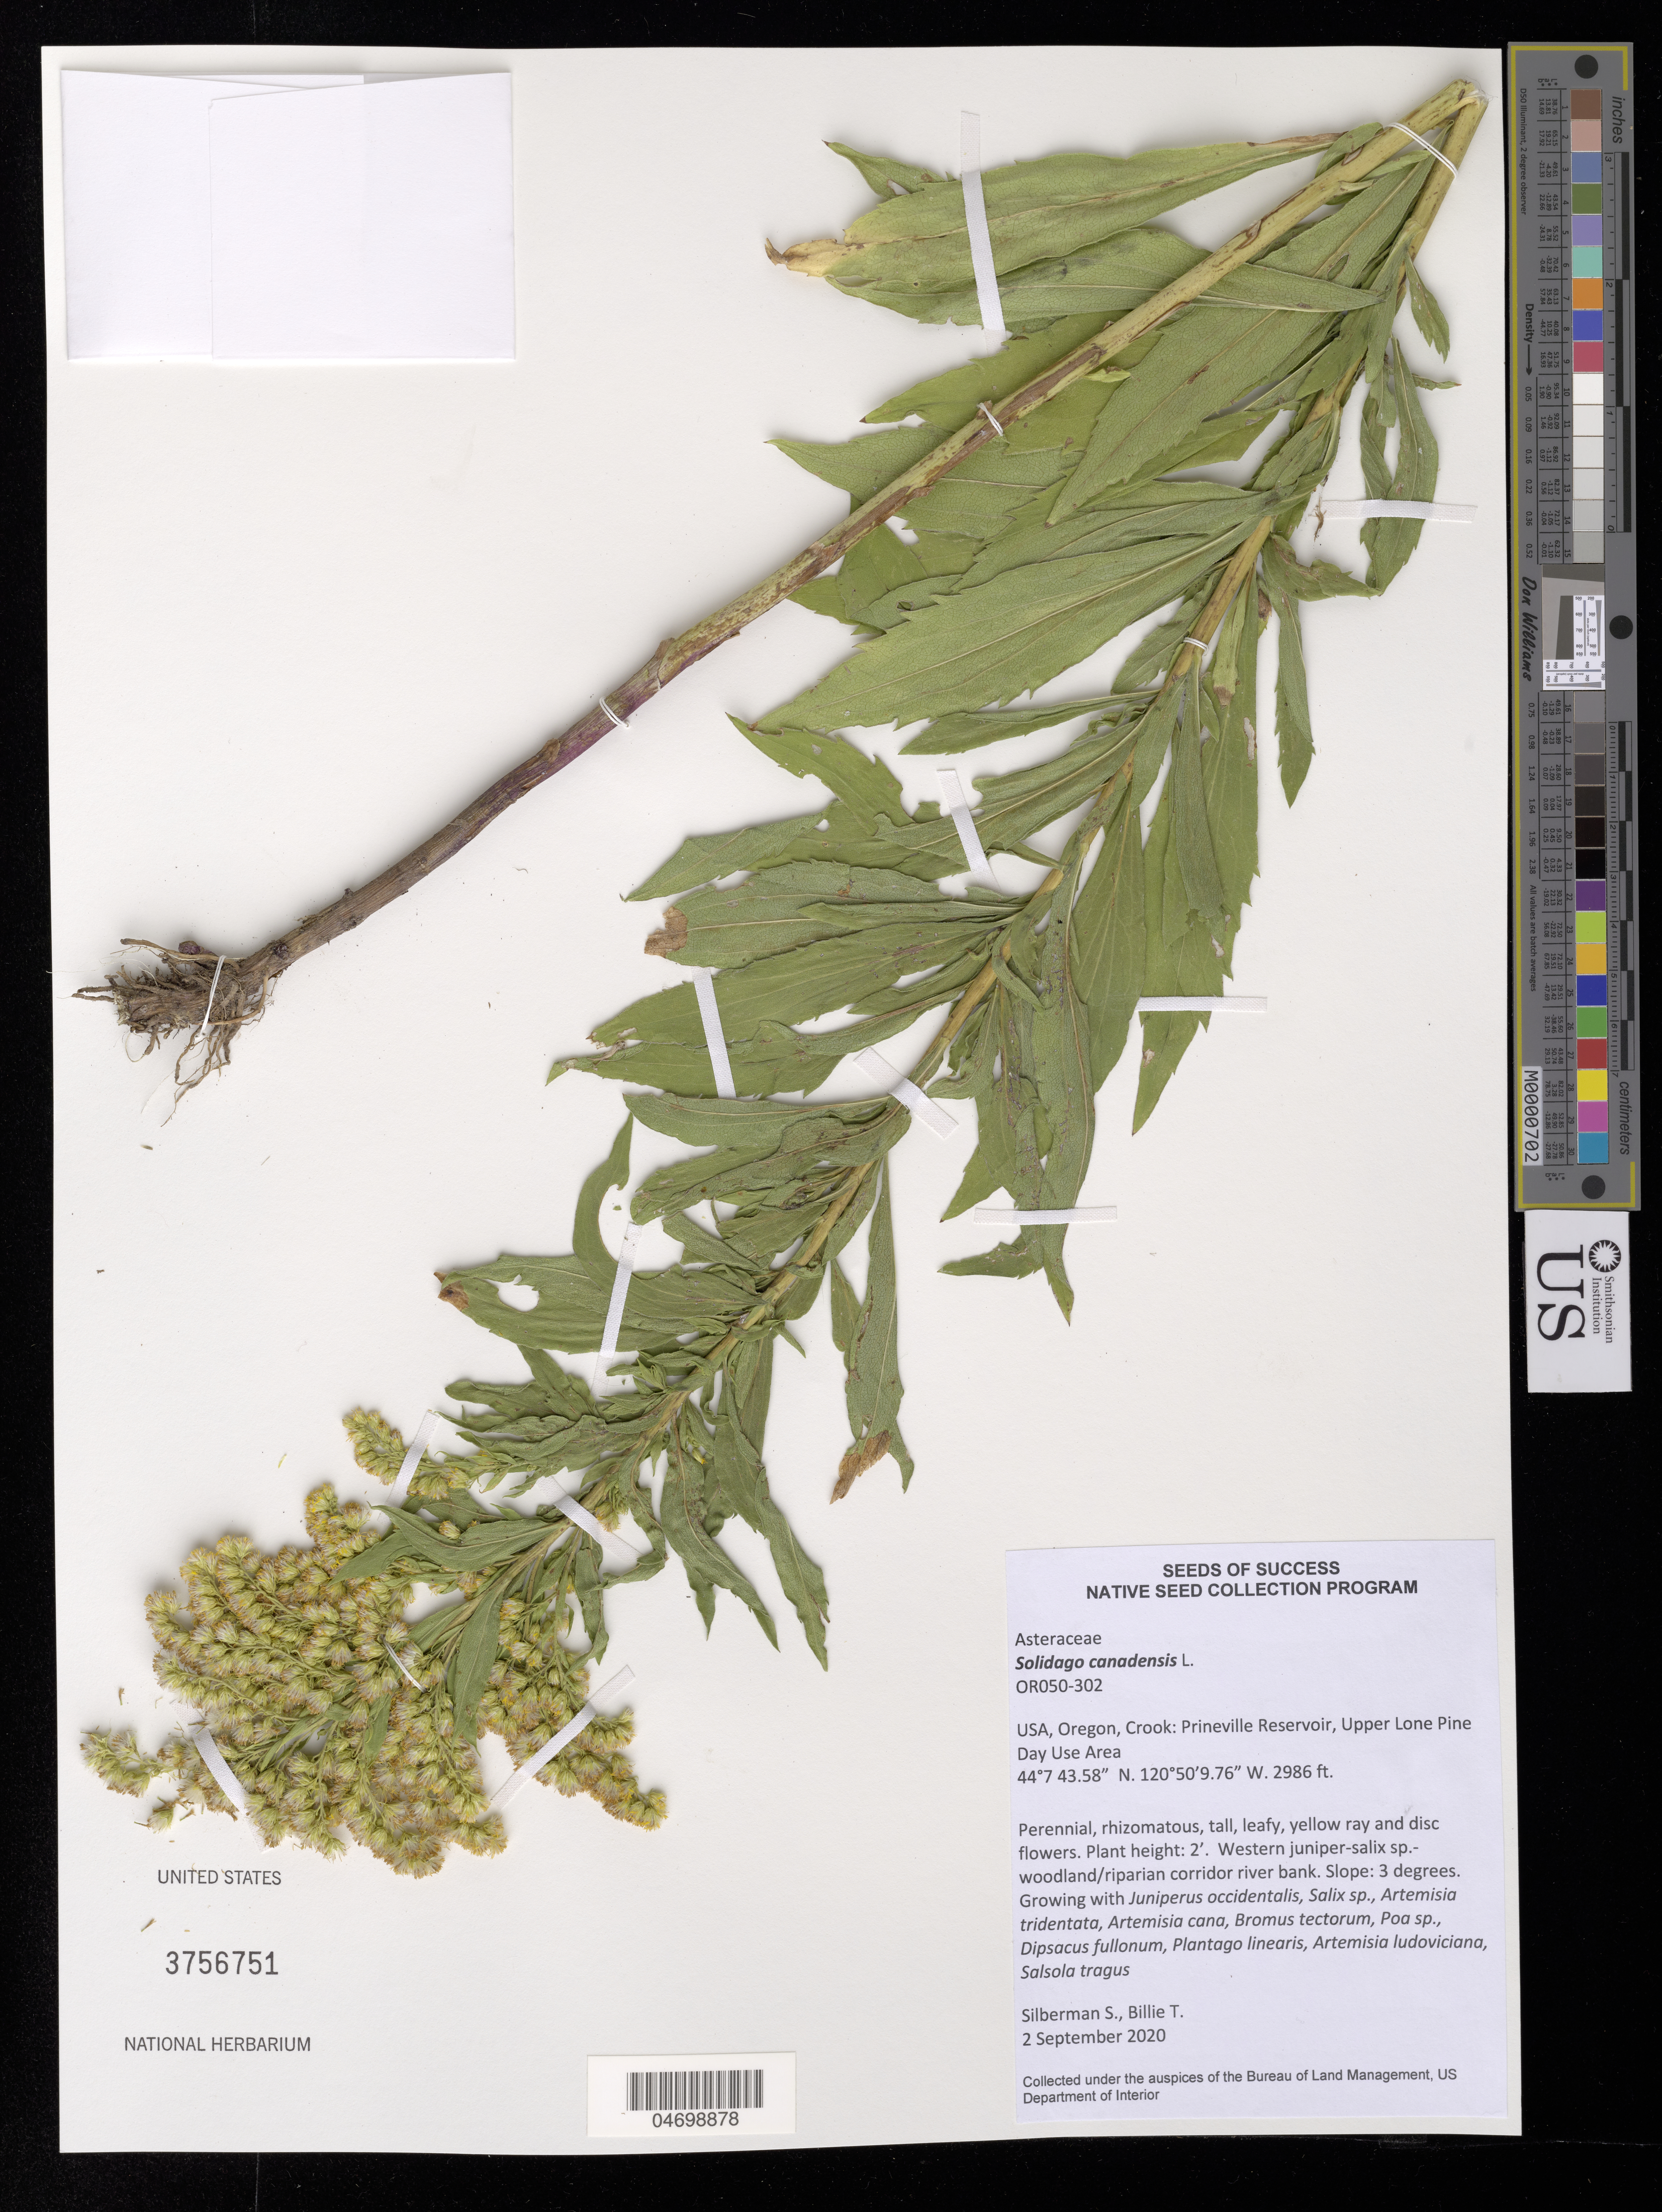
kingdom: Plantae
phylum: Tracheophyta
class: Magnoliopsida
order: Asterales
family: Asteraceae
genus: Solidago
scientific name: Solidago canadensis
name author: L.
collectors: S. Silberman & T. Billie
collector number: OR050-302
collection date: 2020-09-02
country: United States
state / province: Oregon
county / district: Crook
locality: Prineville Reservoir, Upper Lone Pine Day Use Area.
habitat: Western juniper-salix sp.-woodland/riparian corridor river bank. With Salix sp., Bromus tectorum, Poa sp., etc.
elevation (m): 910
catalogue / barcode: US 3756751